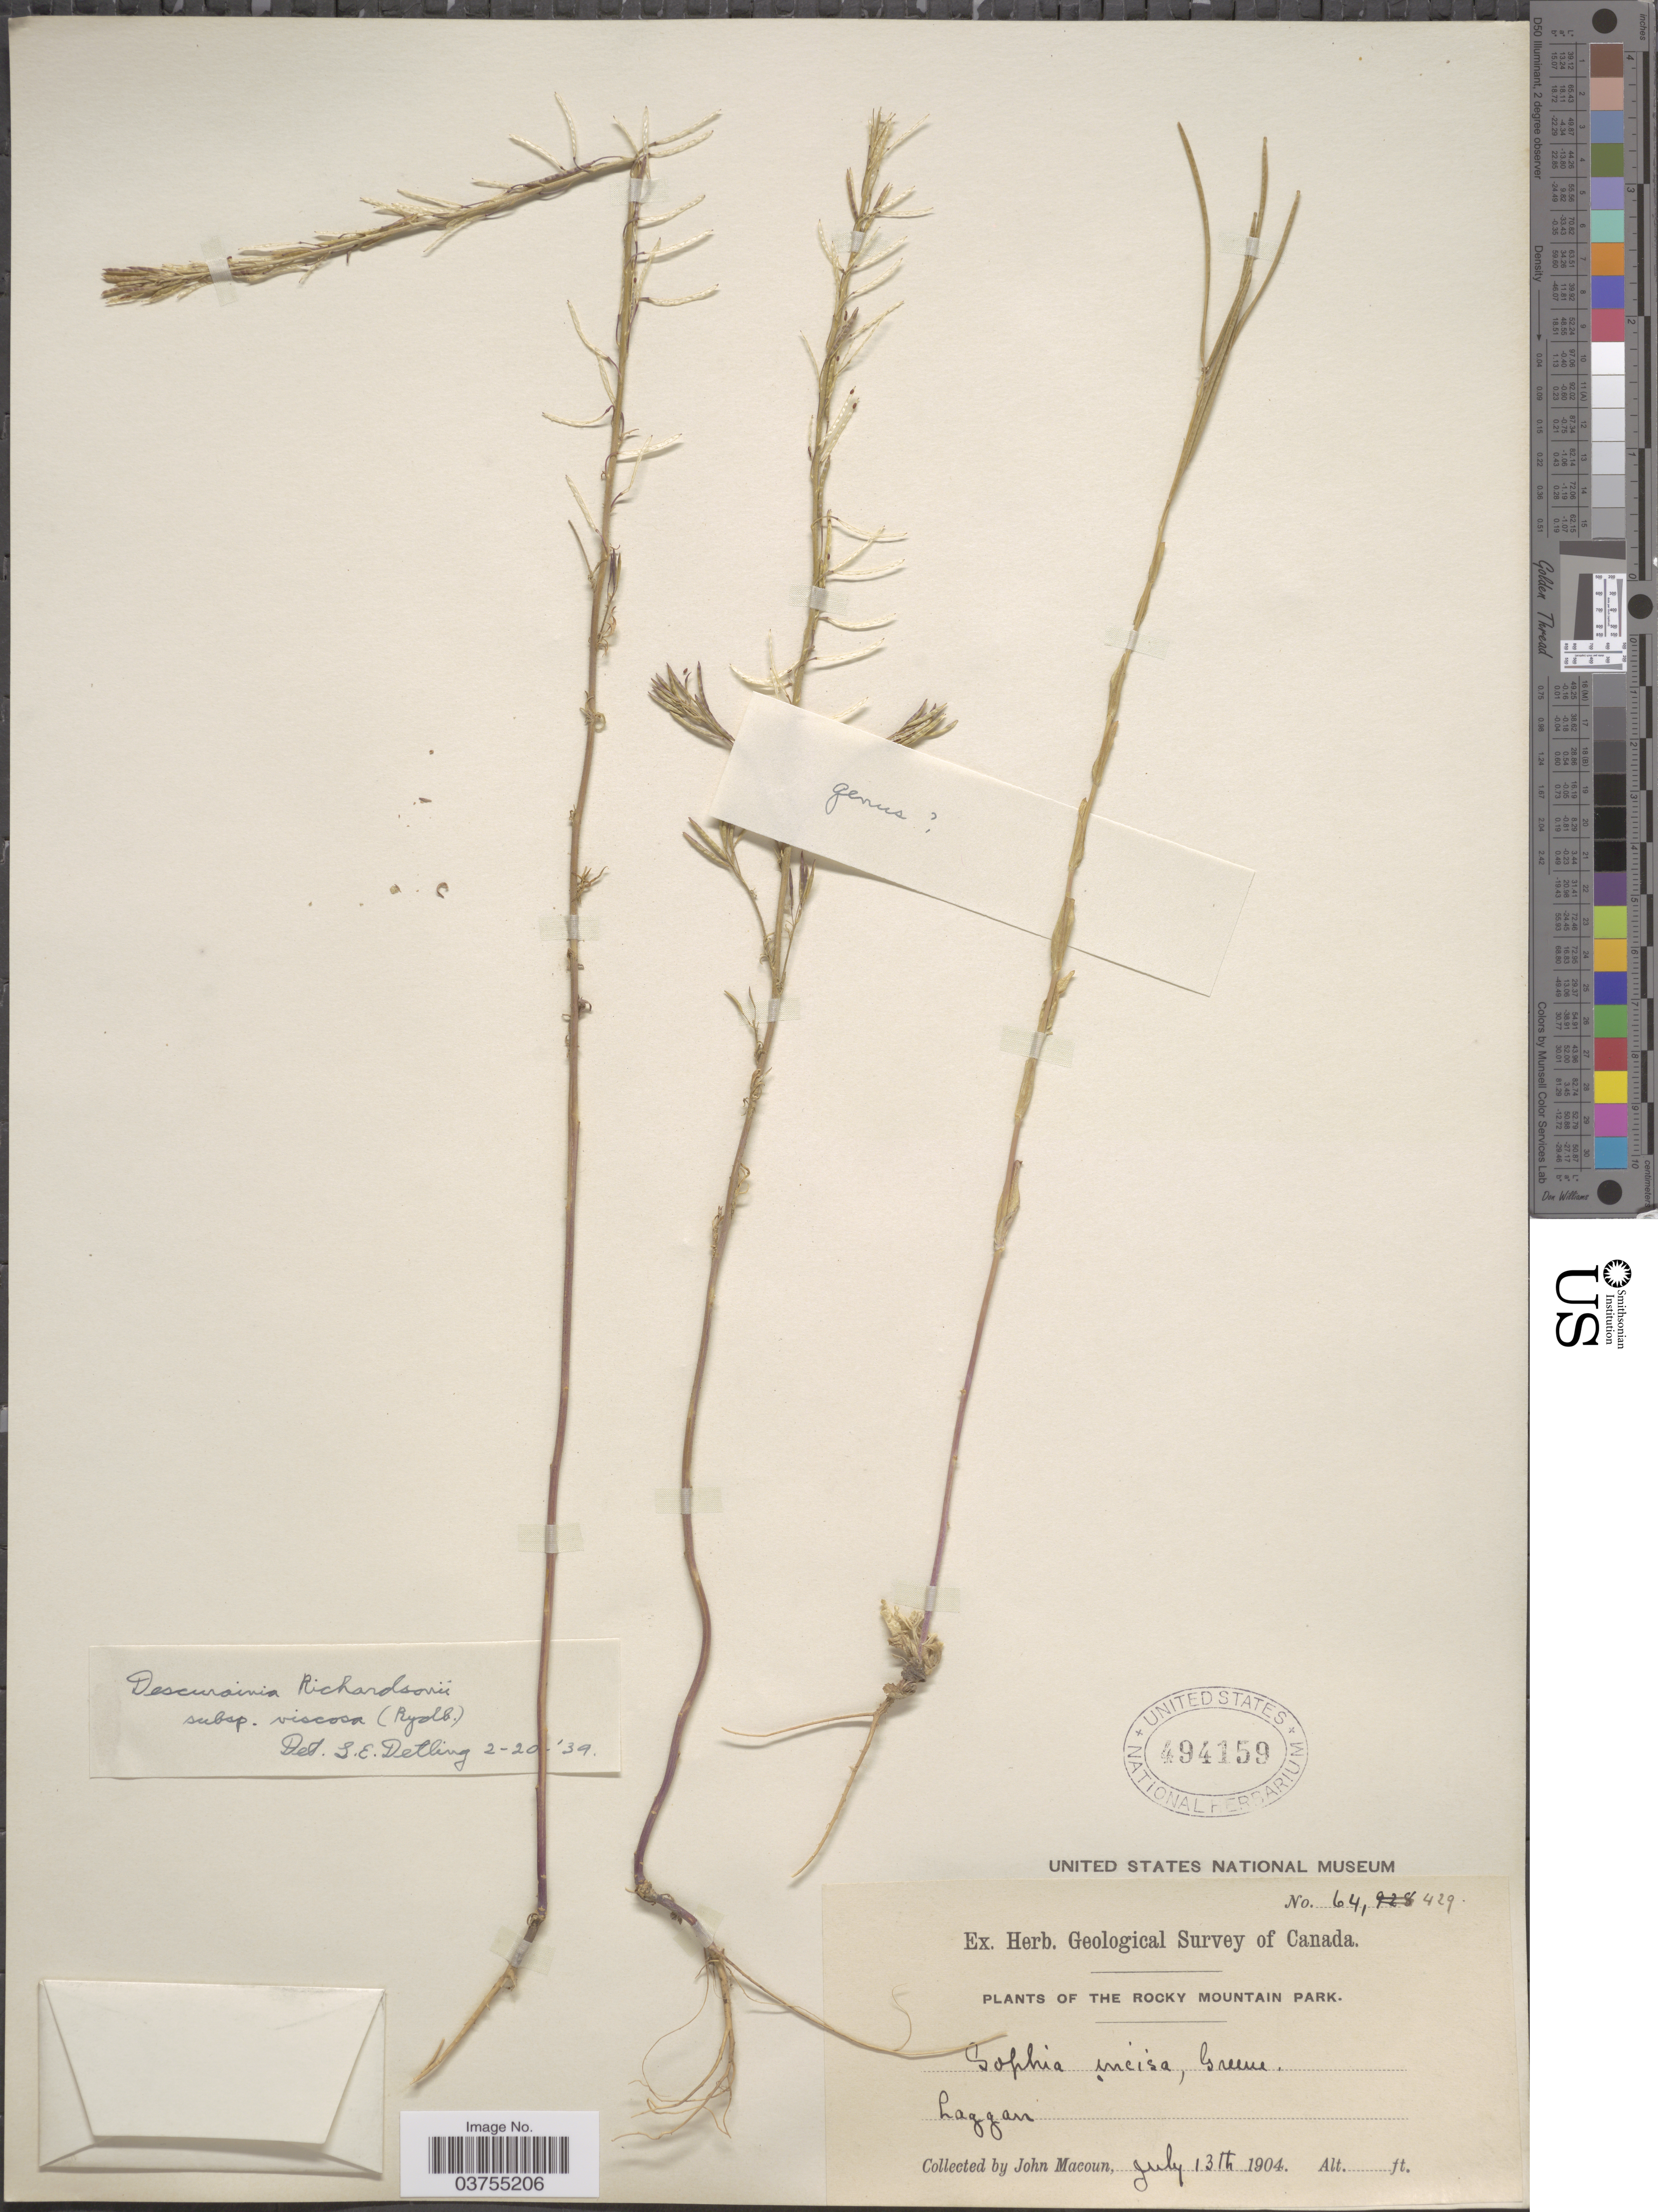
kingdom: Plantae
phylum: Tracheophyta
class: Magnoliopsida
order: Brassicales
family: Brassicaceae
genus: Descurainia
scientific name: Descurainia richardsonii subsp. viscosa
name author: (Rydb.) Detling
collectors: J. Macoun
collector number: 64429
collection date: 1904-07-13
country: Canada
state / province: Alberta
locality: The Rocky Mountain Park. Laggan.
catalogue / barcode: US 494159